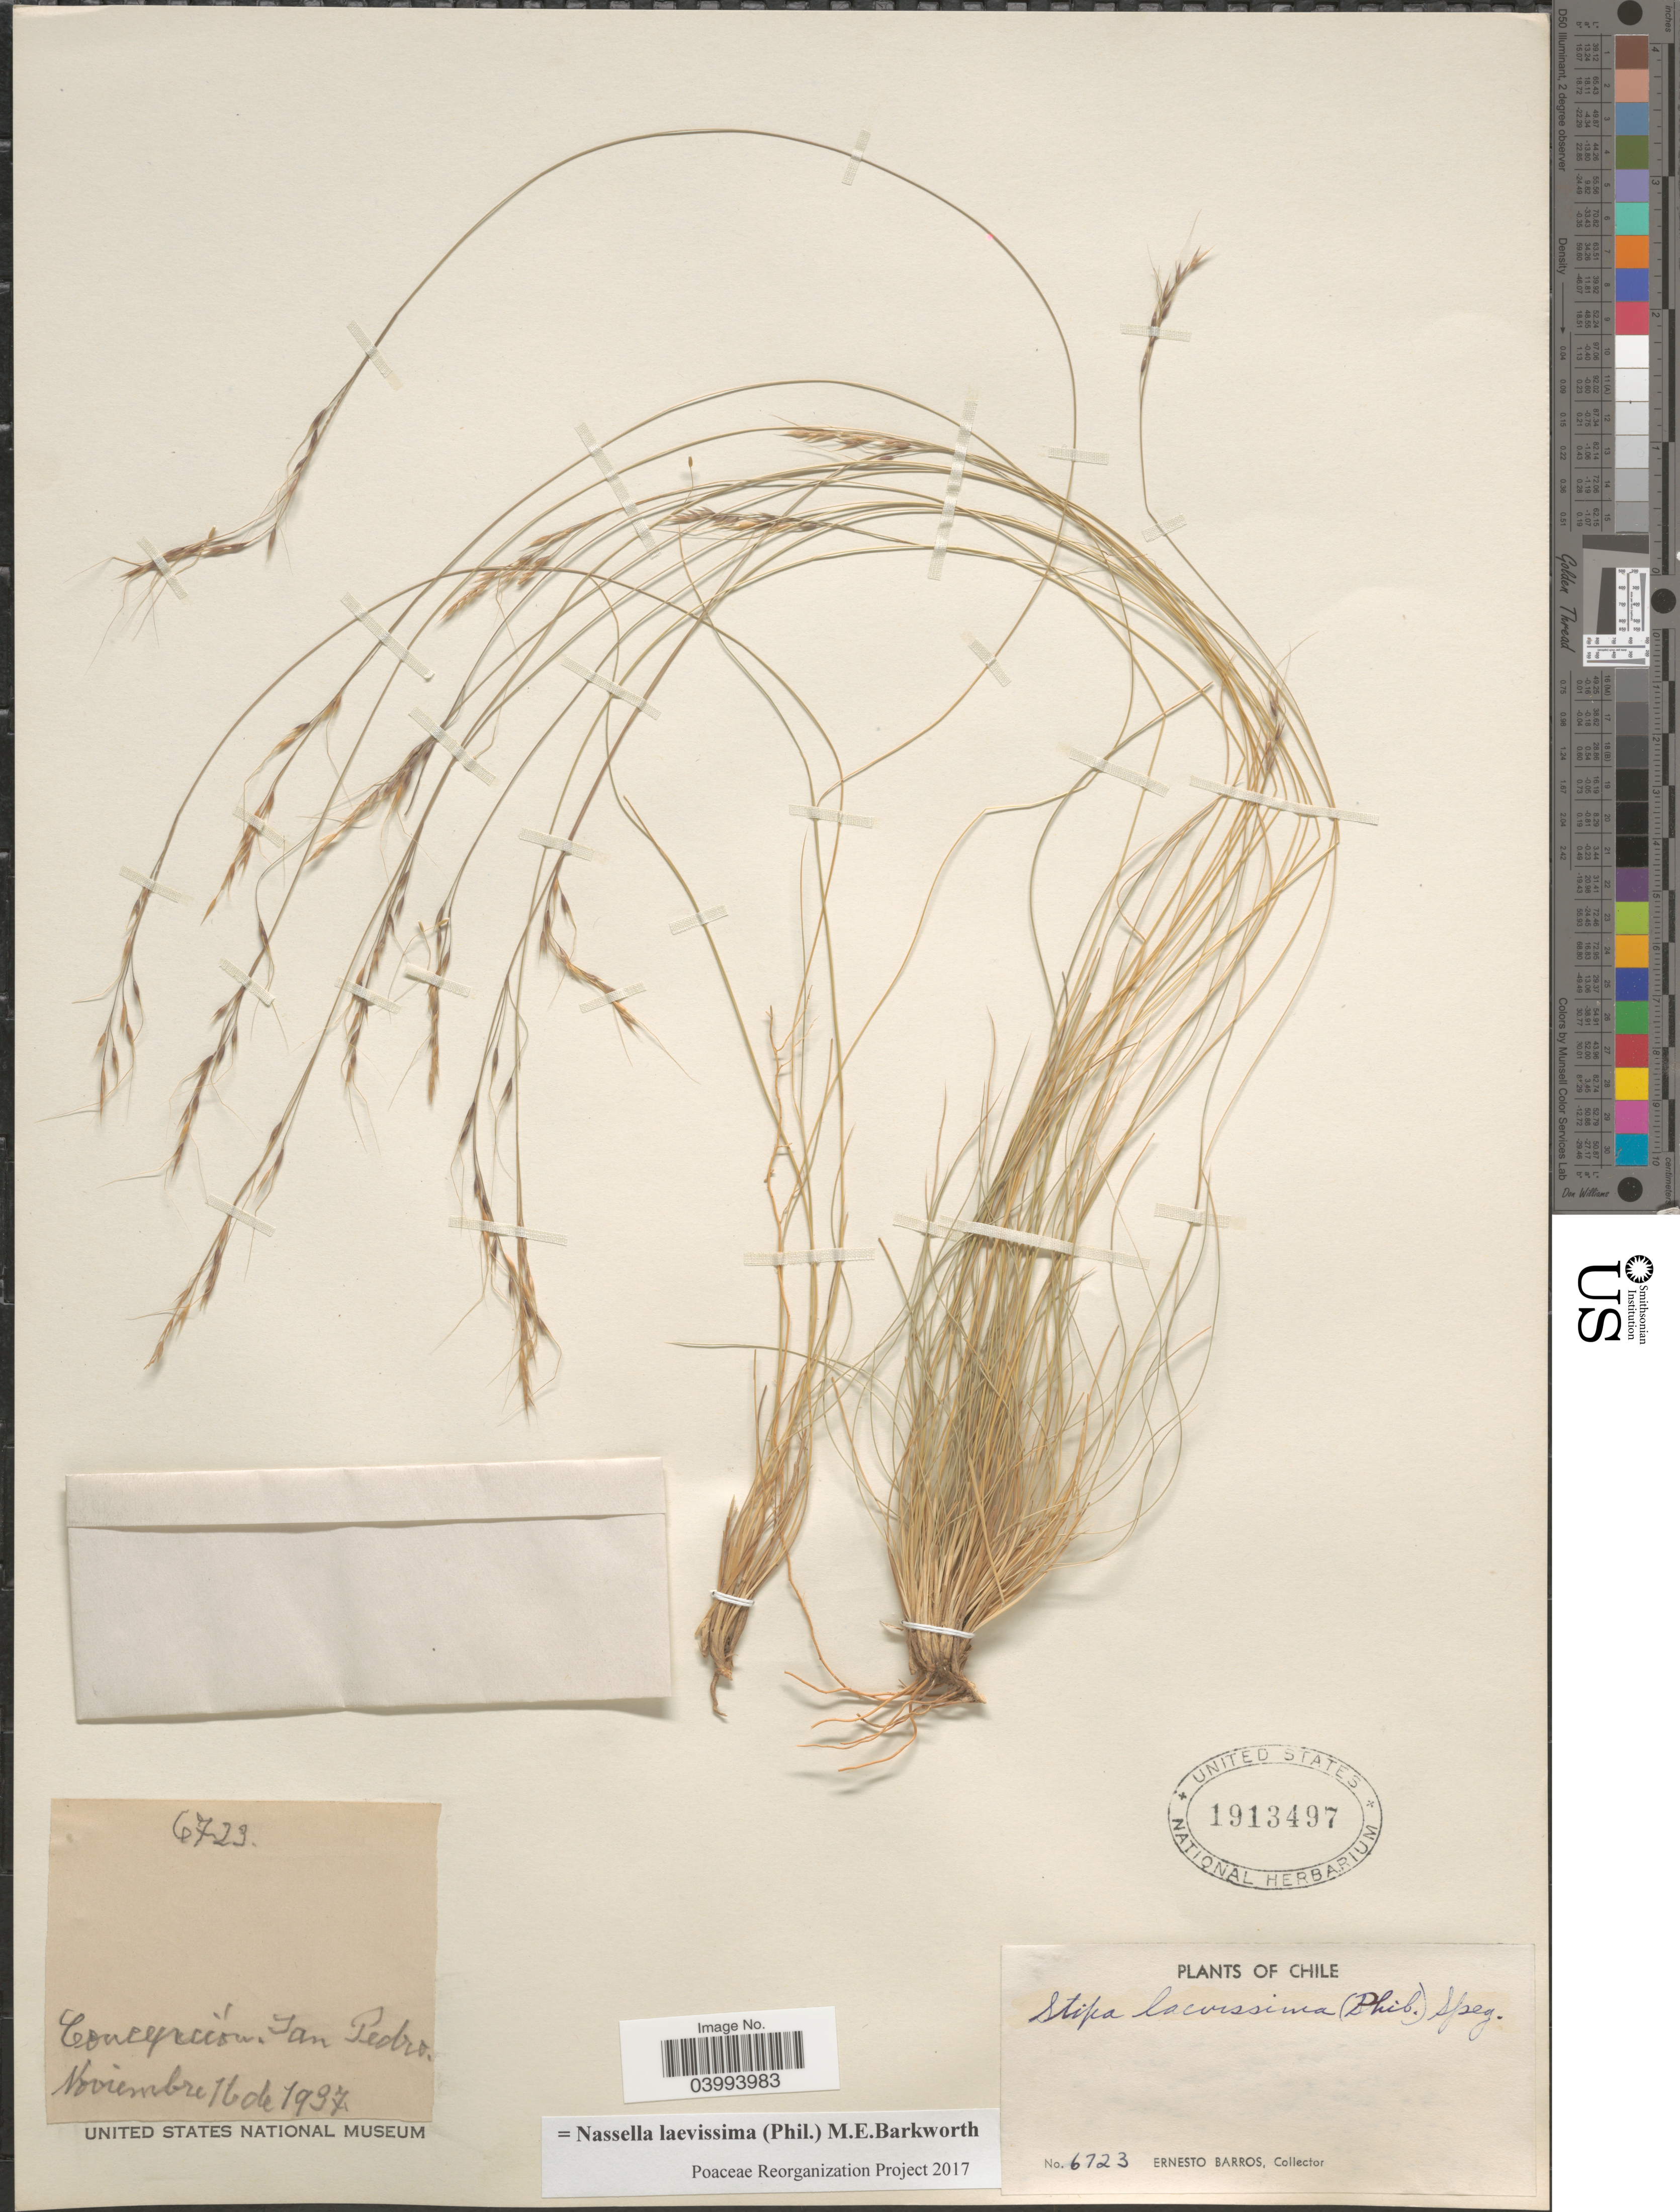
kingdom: Plantae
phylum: Tracheophyta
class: Liliopsida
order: Poales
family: Poaceae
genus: Nassella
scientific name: Nassella laevissima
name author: (Phil.) Barkworth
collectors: E. Barros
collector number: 6723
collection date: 1937-11-16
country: Chile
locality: Concepción. San Pedro.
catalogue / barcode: US 1913497